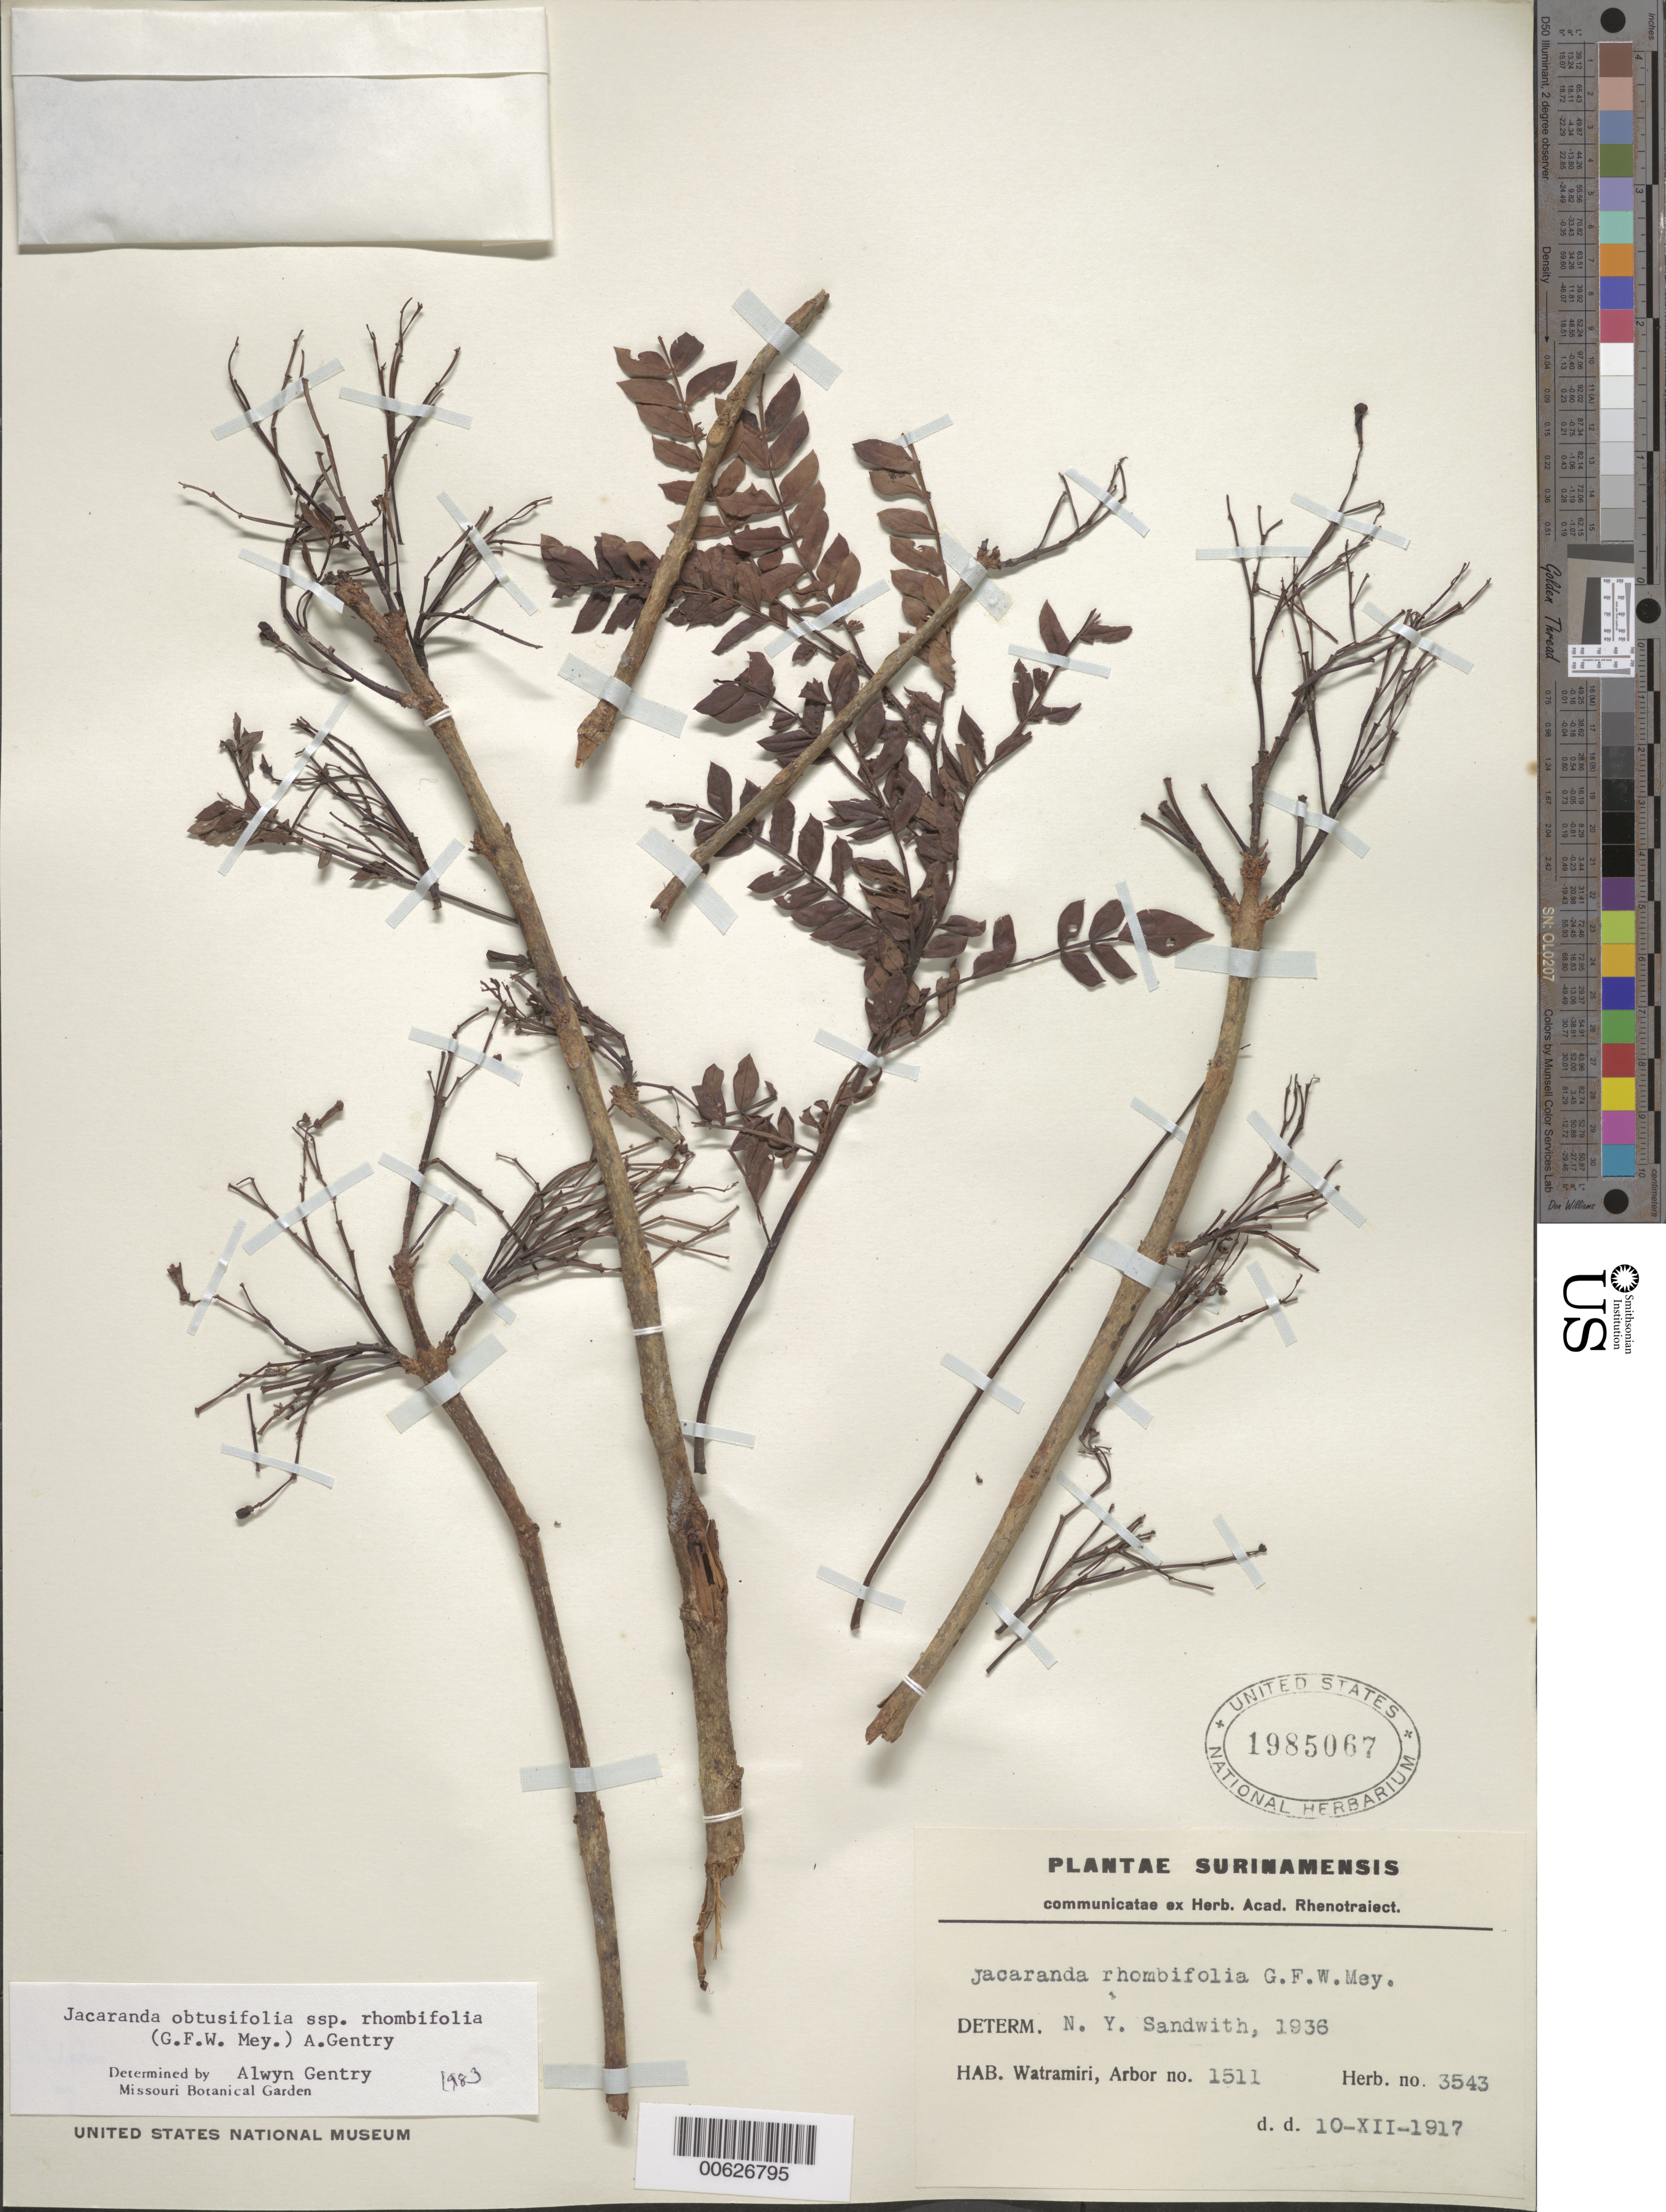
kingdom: Plantae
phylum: Tracheophyta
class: Magnoliopsida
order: Lamiales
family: Bignoniaceae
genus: Jacaranda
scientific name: Jacaranda obtusifolia subsp. rhombifolia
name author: (G. Mey.) A.H. Gentry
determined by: Gentry, A. H.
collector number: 3543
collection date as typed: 10-Dec-17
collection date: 1917-12-10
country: Suriname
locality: Watramiri, Forest Reserve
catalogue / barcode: US 1985067